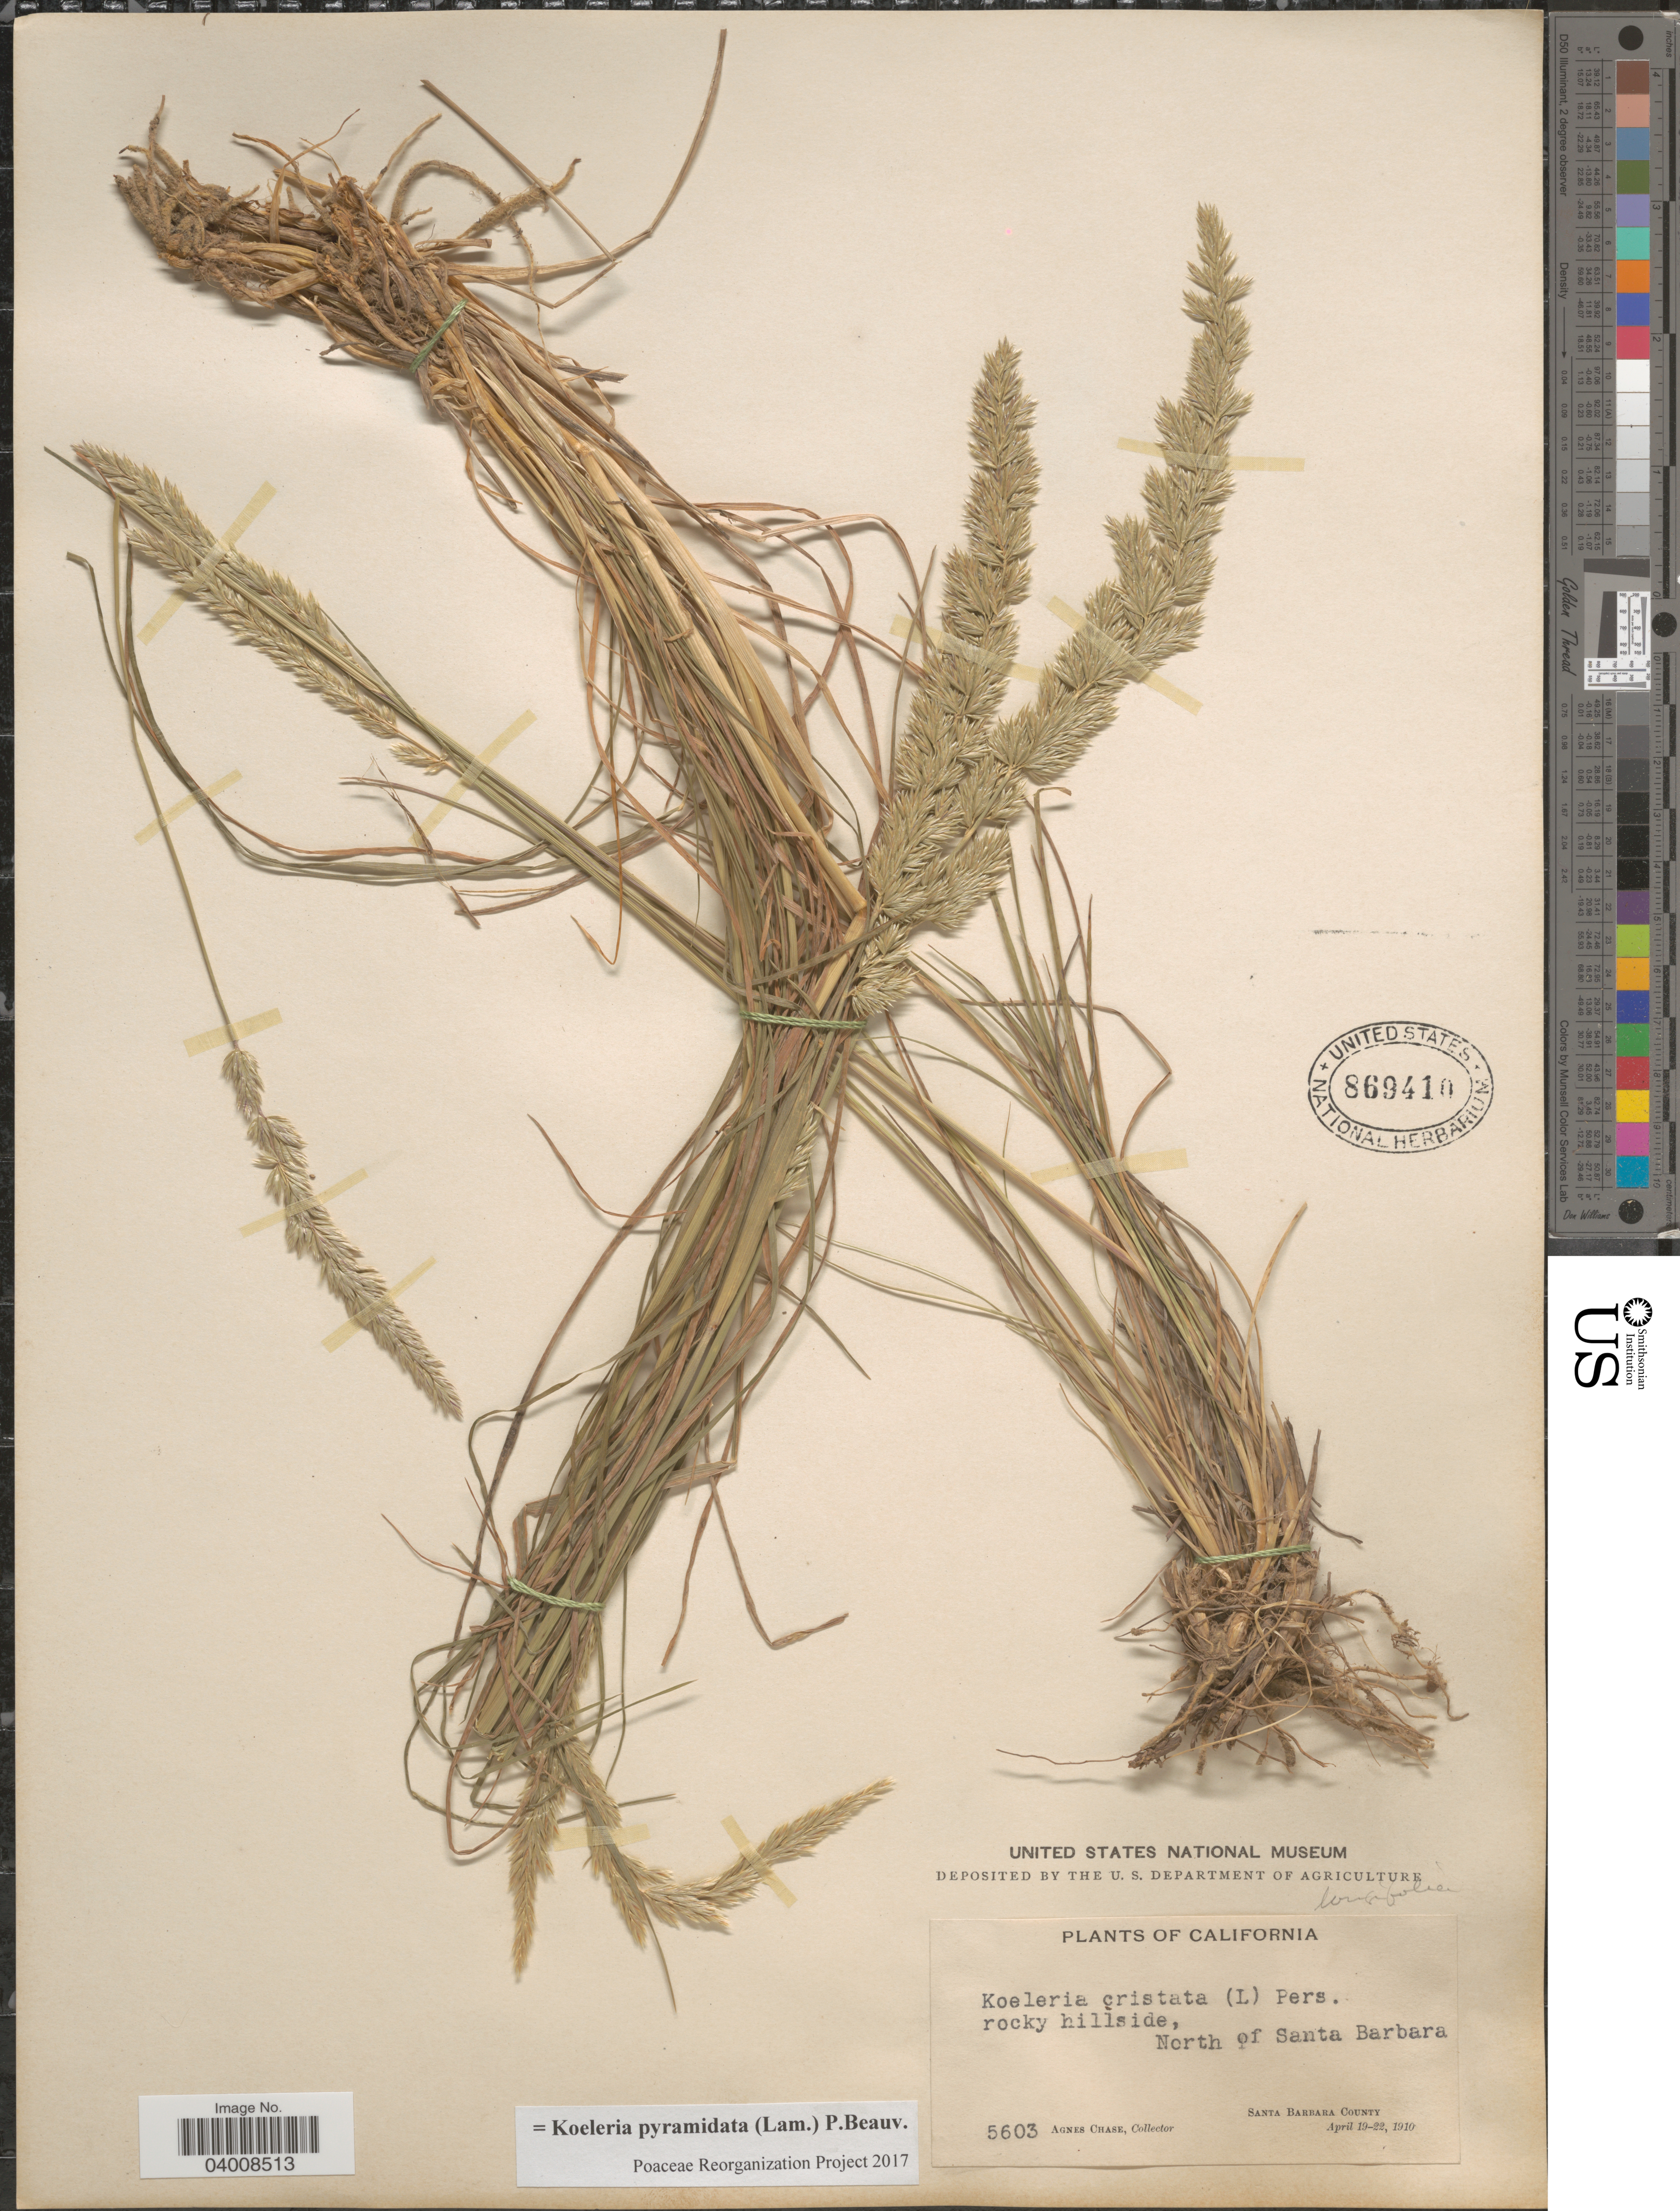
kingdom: Plantae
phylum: Tracheophyta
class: Liliopsida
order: Poales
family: Poaceae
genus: Koeleria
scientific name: Koeleria spicata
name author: (L.) Barberá et al.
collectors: A. Chase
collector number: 5603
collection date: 1910-04-19/1910-04-22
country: United States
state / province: California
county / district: Santa Barbara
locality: Rocky hillside, North of Santa Barbara. Santa Barbara County.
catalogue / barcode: US 869410